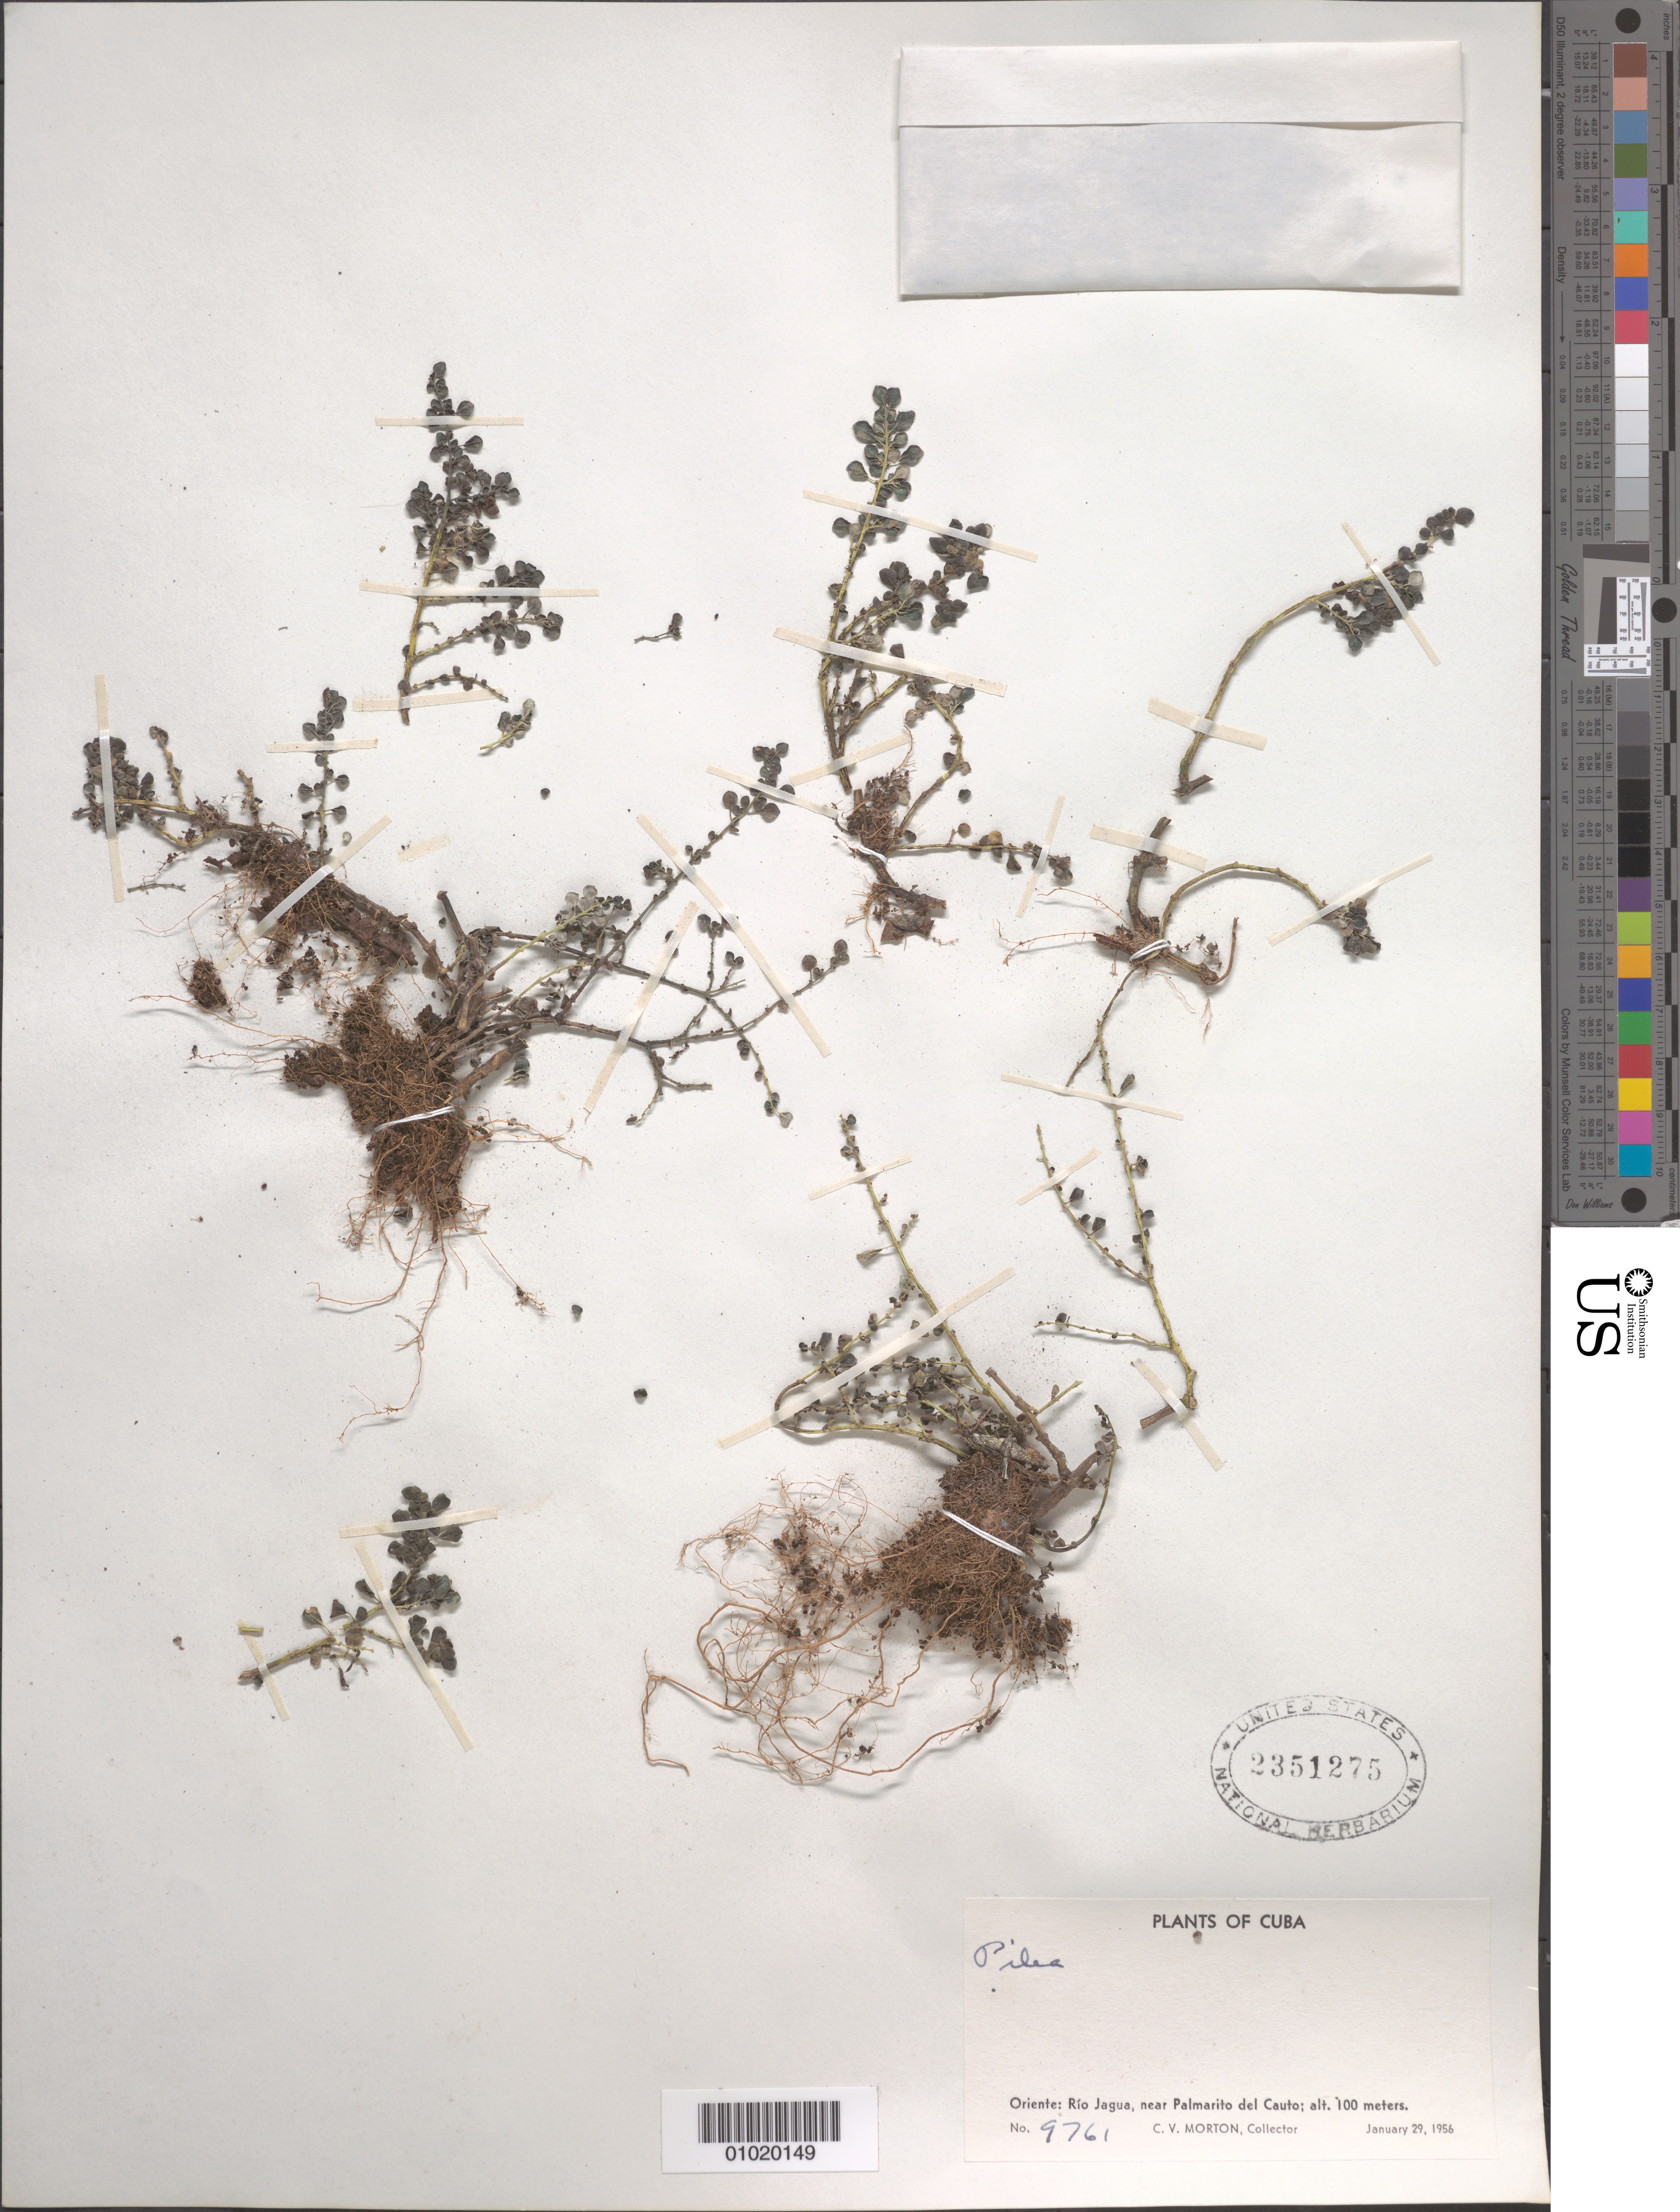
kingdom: Plantae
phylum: Tracheophyta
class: Magnoliopsida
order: Rosales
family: Urticaceae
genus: Pilea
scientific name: Pilea sp.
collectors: C. V. Morton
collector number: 9761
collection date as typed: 29 Jan 1956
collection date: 1956-01-29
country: Cuba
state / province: Oriente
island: Cuba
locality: Rio Jagua, near Palmarito del Cauto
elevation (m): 100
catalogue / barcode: US 2351275